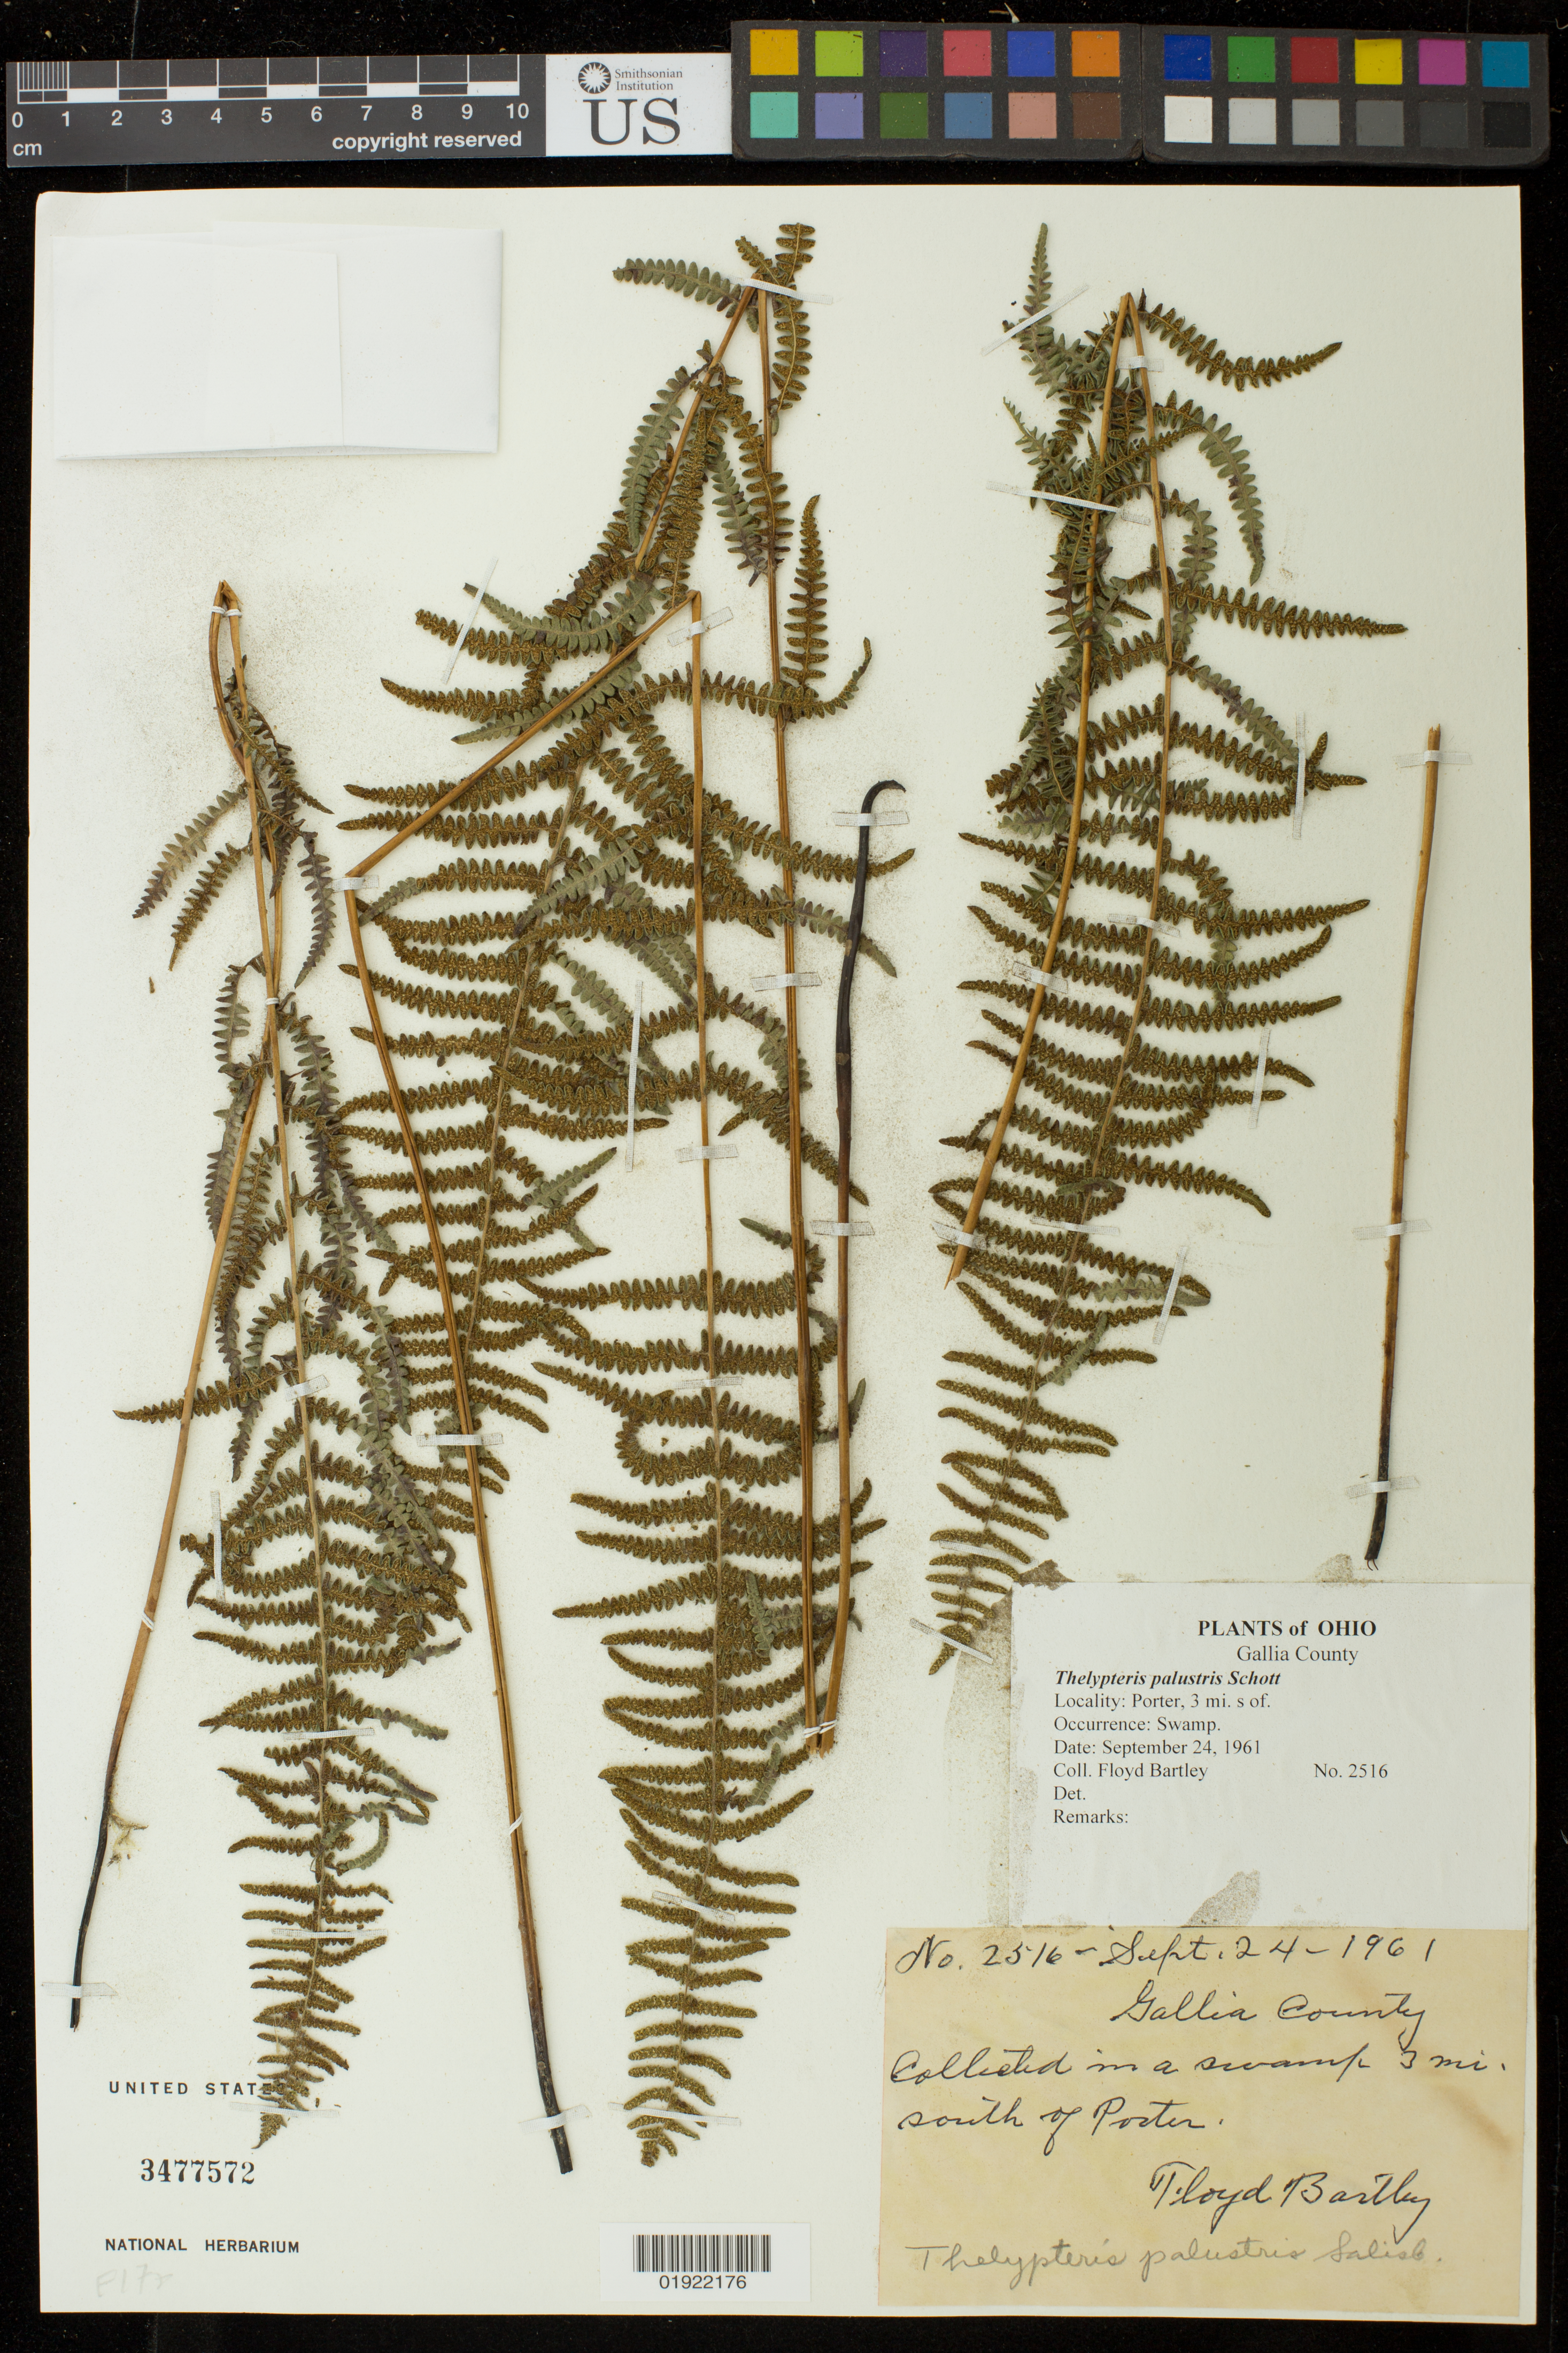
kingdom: Plantae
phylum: Tracheophyta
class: Polypodiopsida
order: Polypodiales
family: Thelypteridaceae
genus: Thelypteris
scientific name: Thelypteris palustris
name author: (Salisb.) Schott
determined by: Schott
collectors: F. Bartley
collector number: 2516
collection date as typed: September 24, 1961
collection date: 1961-09-24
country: United States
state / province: Ohio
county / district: Gallia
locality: collected in a swamp 3 mi. south of Porter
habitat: swamp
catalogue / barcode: US 3477572